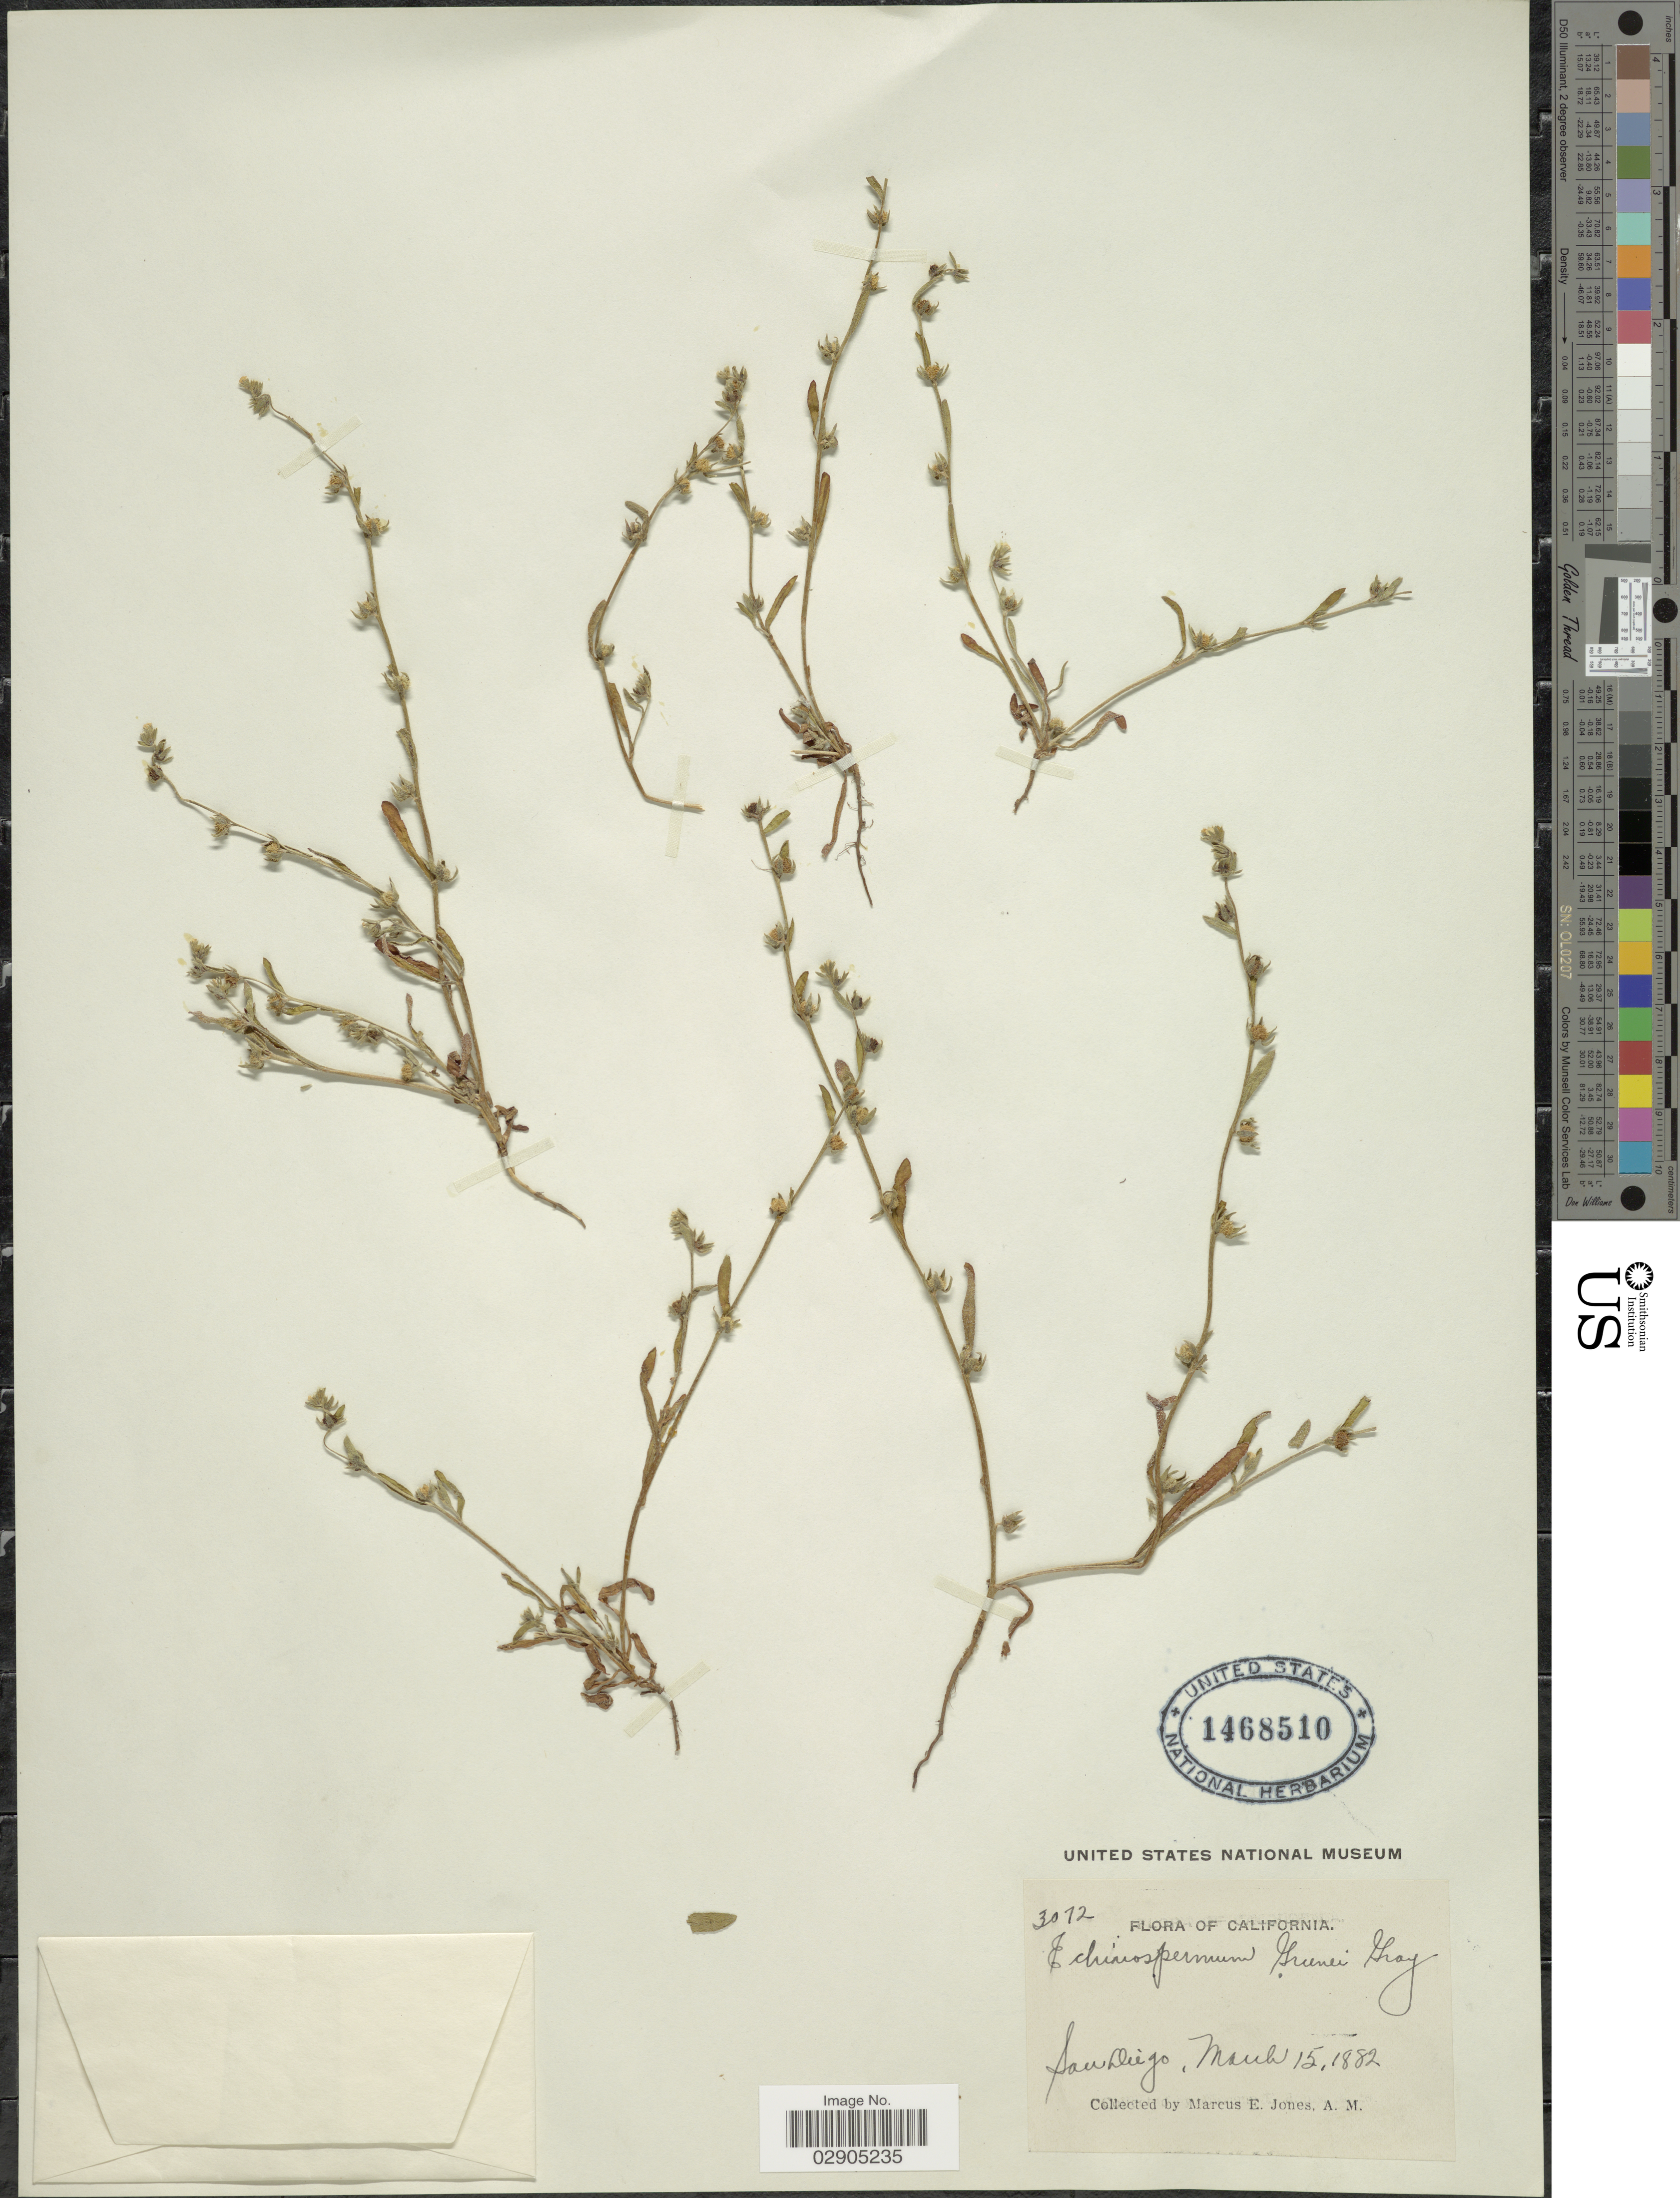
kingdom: Plantae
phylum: Tracheophyta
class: Magnoliopsida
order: Boraginales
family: Boraginaceae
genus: Allocarya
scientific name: Allocarya greenei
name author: (A. Gray) S.W. Greene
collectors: M. E. Jones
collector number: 3072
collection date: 1882-03-15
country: United States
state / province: California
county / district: San Diego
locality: San Diego.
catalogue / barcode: US 1468510